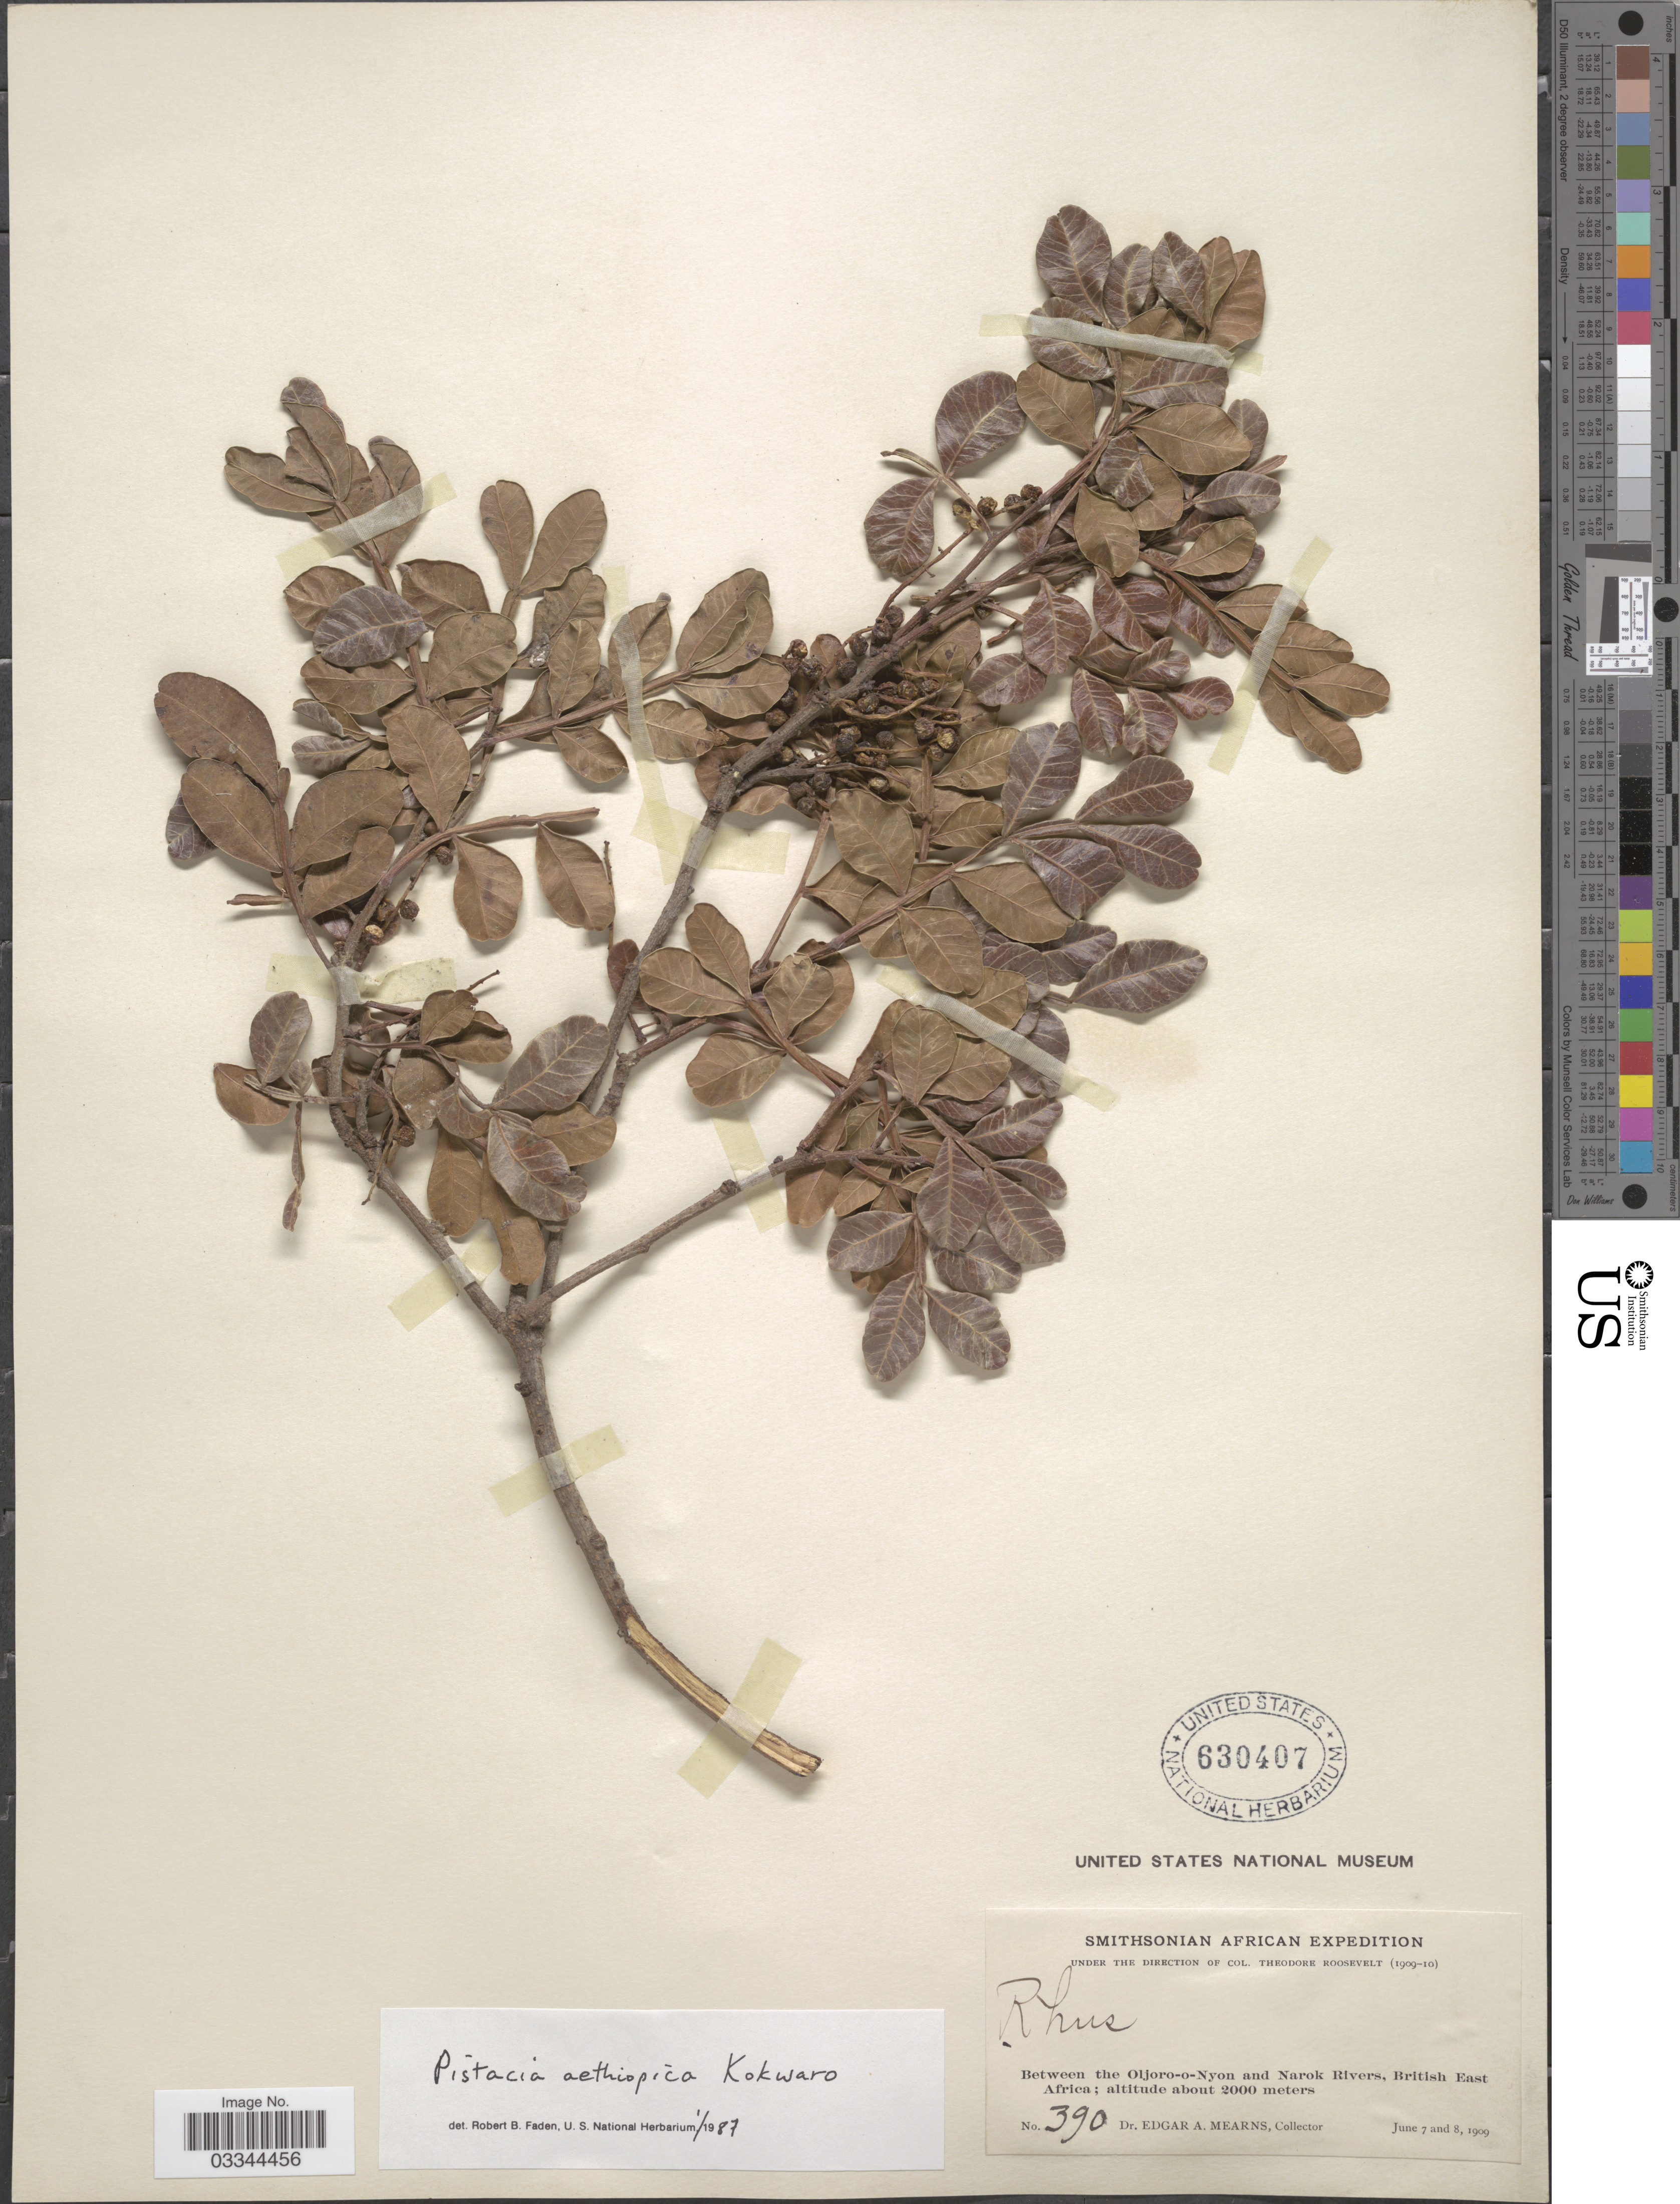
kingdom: Plantae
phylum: Tracheophyta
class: Magnoliopsida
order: Sapindales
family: Anacardiaceae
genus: Pistacia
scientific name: Pistacia aethiopica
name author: Kokwaro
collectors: E. A. Mearns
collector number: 390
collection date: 1909-06-07/1909-06-08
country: Kenya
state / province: Narok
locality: Between the Oljoro-o-Nyon and Narok Rivers, British East Africa.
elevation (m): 2000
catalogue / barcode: US 630407